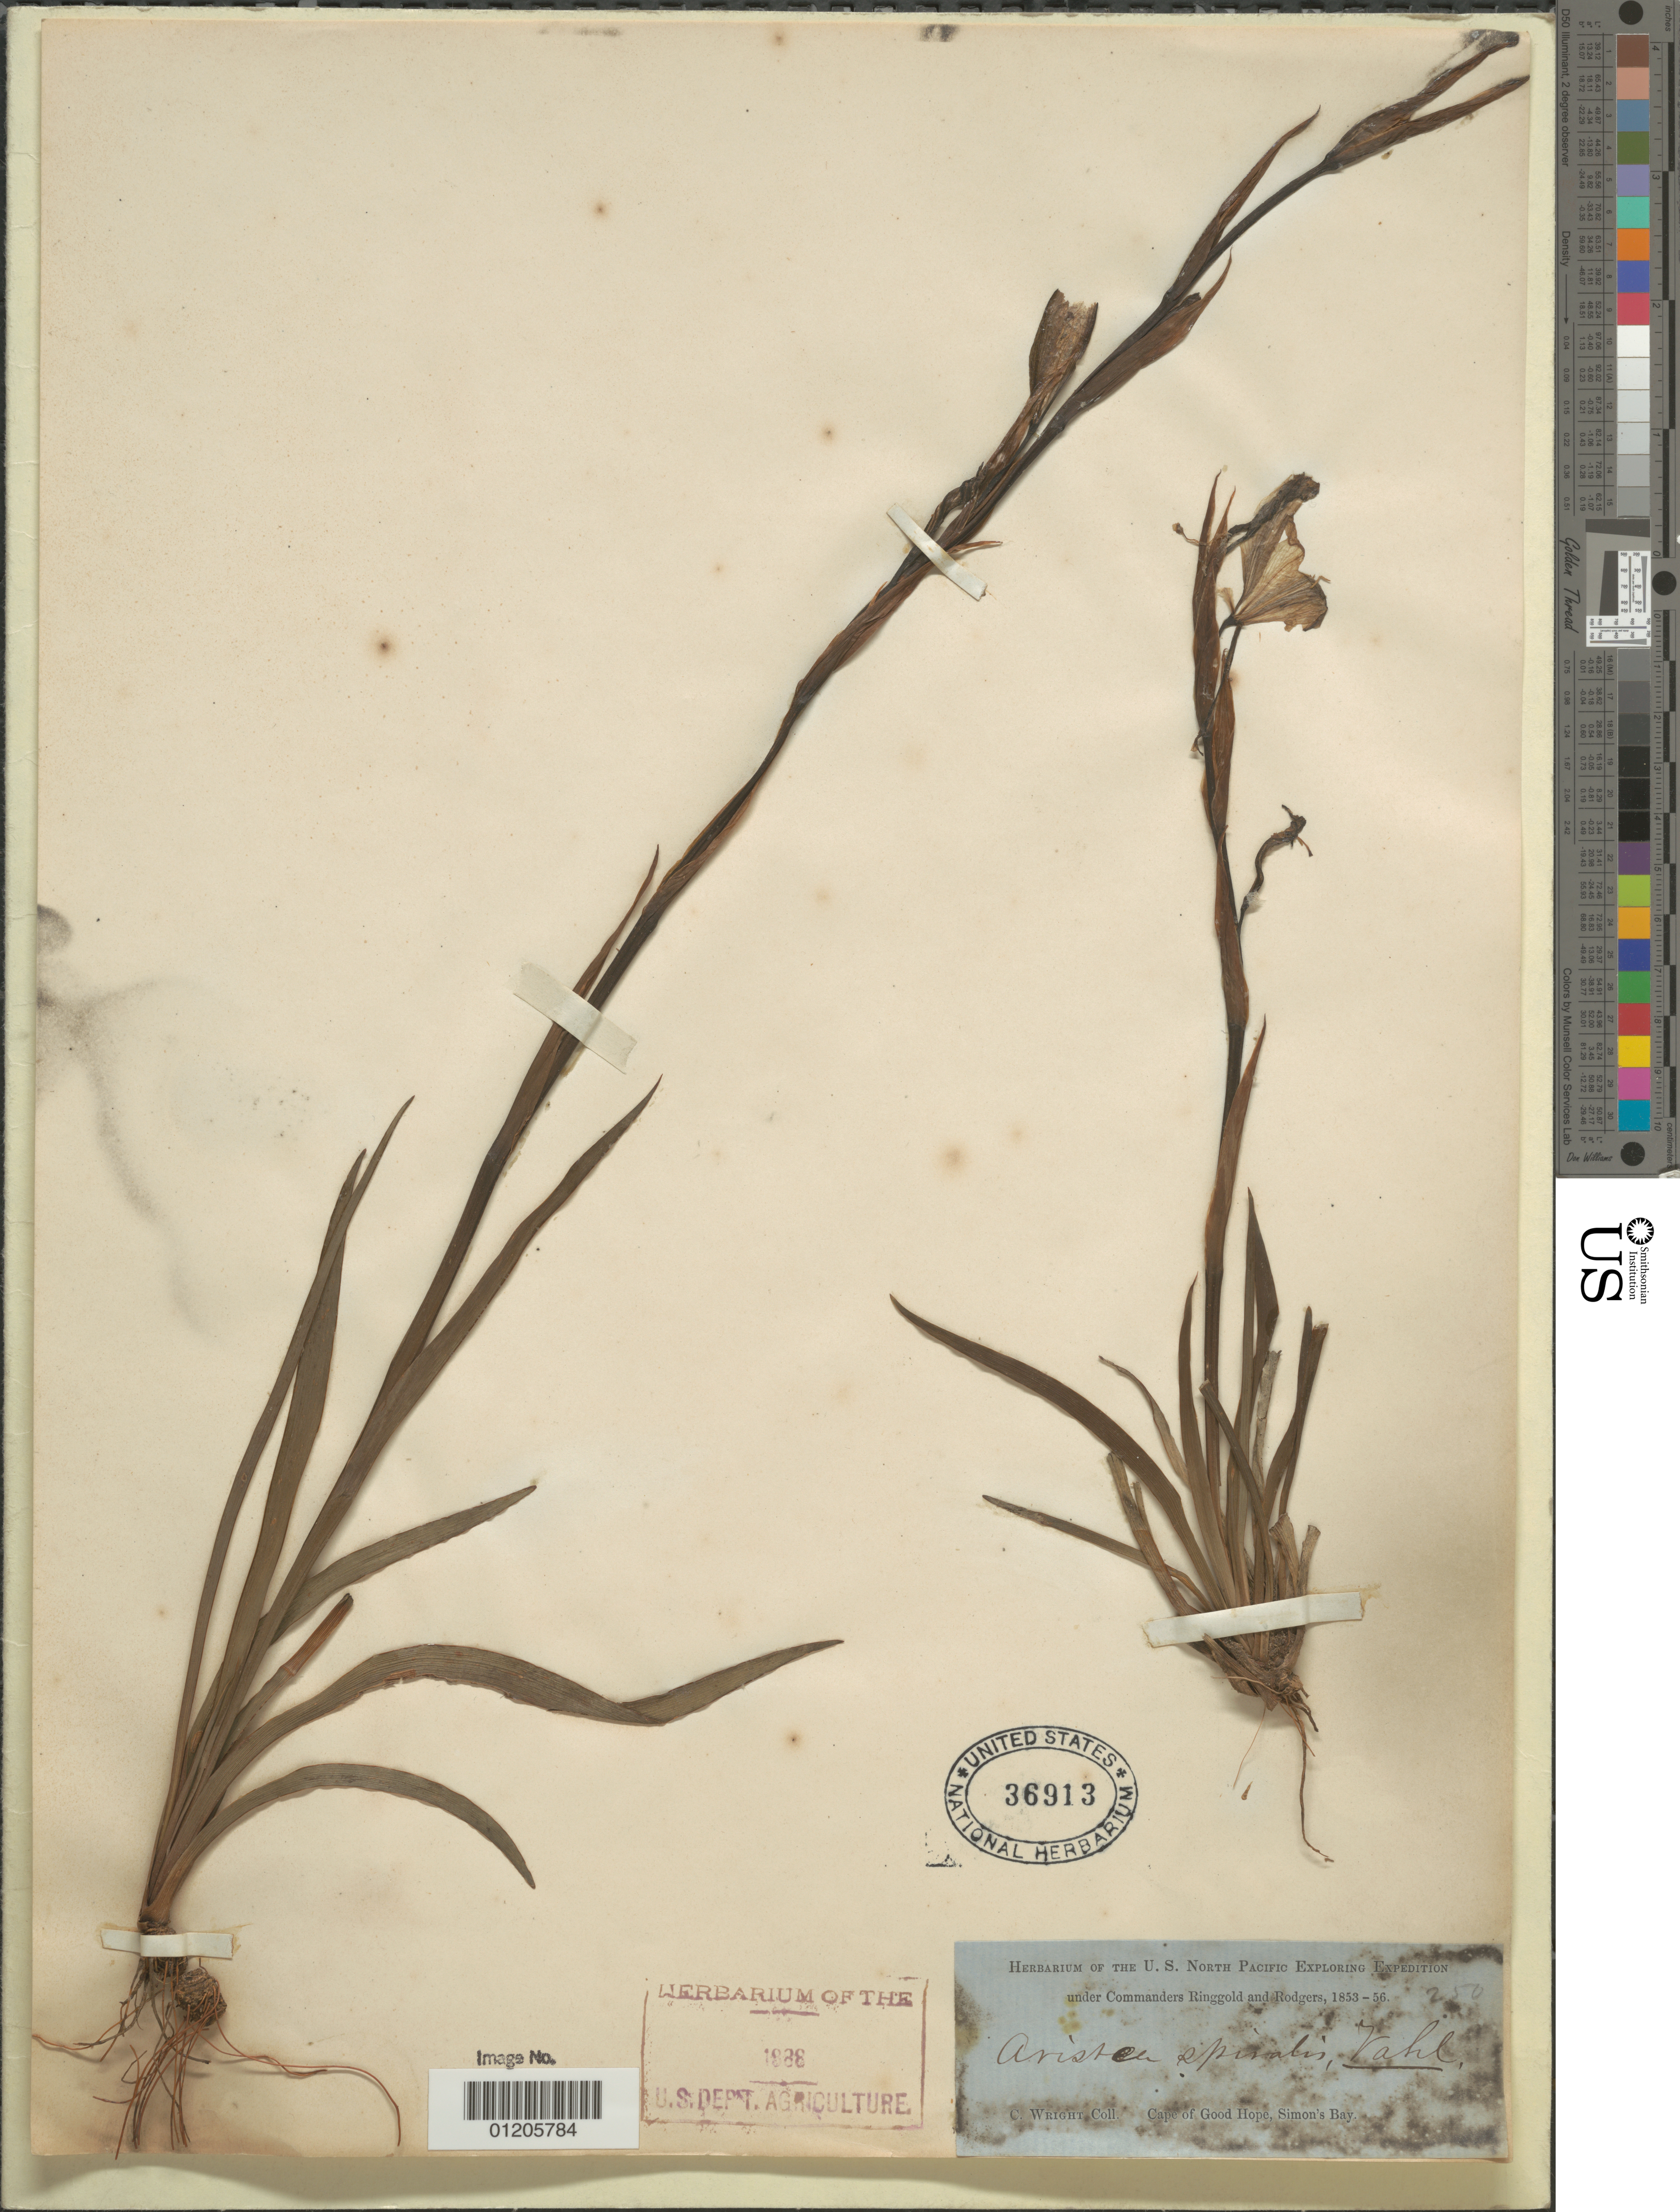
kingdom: Plantae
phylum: Tracheophyta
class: Liliopsida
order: Asparagales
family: Iridaceae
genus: Aristea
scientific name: Aristea spiralis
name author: Ker Gawl.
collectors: C. Wright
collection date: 1853/1856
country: South Africa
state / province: Western Cape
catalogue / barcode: US 36913